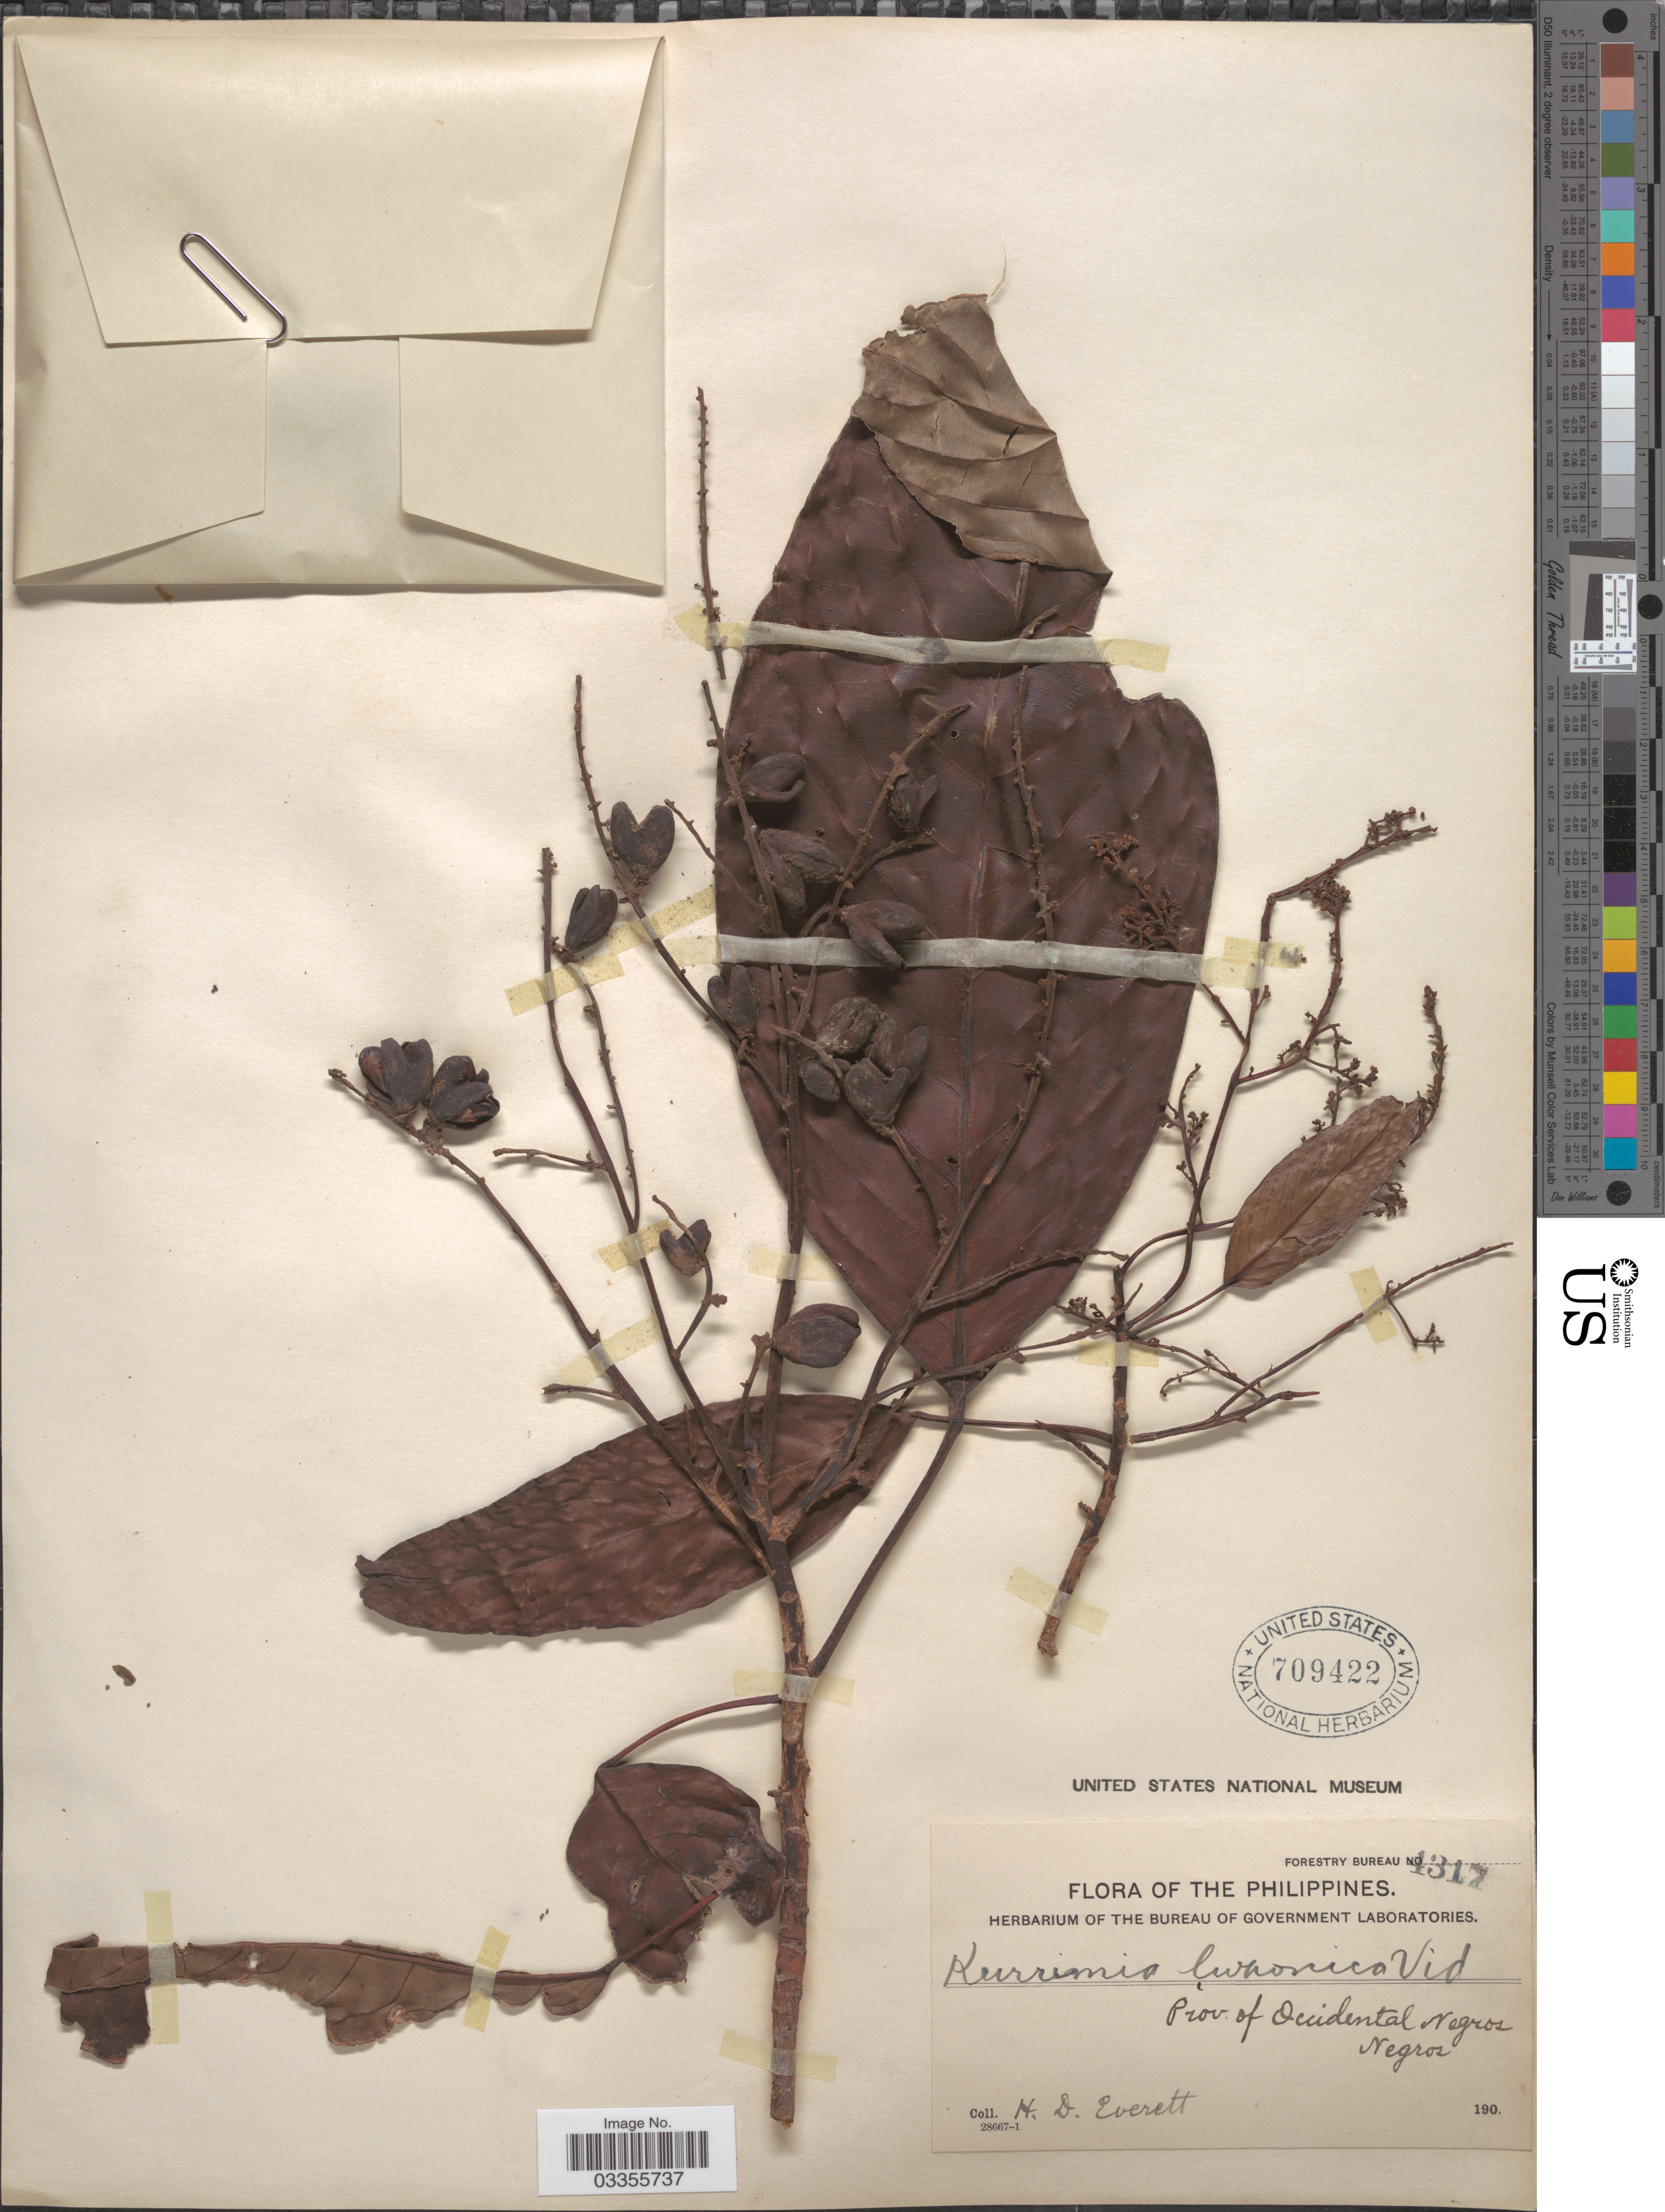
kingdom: Plantae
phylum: Tracheophyta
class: Magnoliopsida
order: Malpighiales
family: Centroplacaceae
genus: Bhesa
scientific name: Bhesa paniculata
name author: (Wall.) Arn.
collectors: H. Everett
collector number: Forestry Bureau 1317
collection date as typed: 190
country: Philippines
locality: Prov. of Occidental Negros. Negros.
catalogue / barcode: US 709422